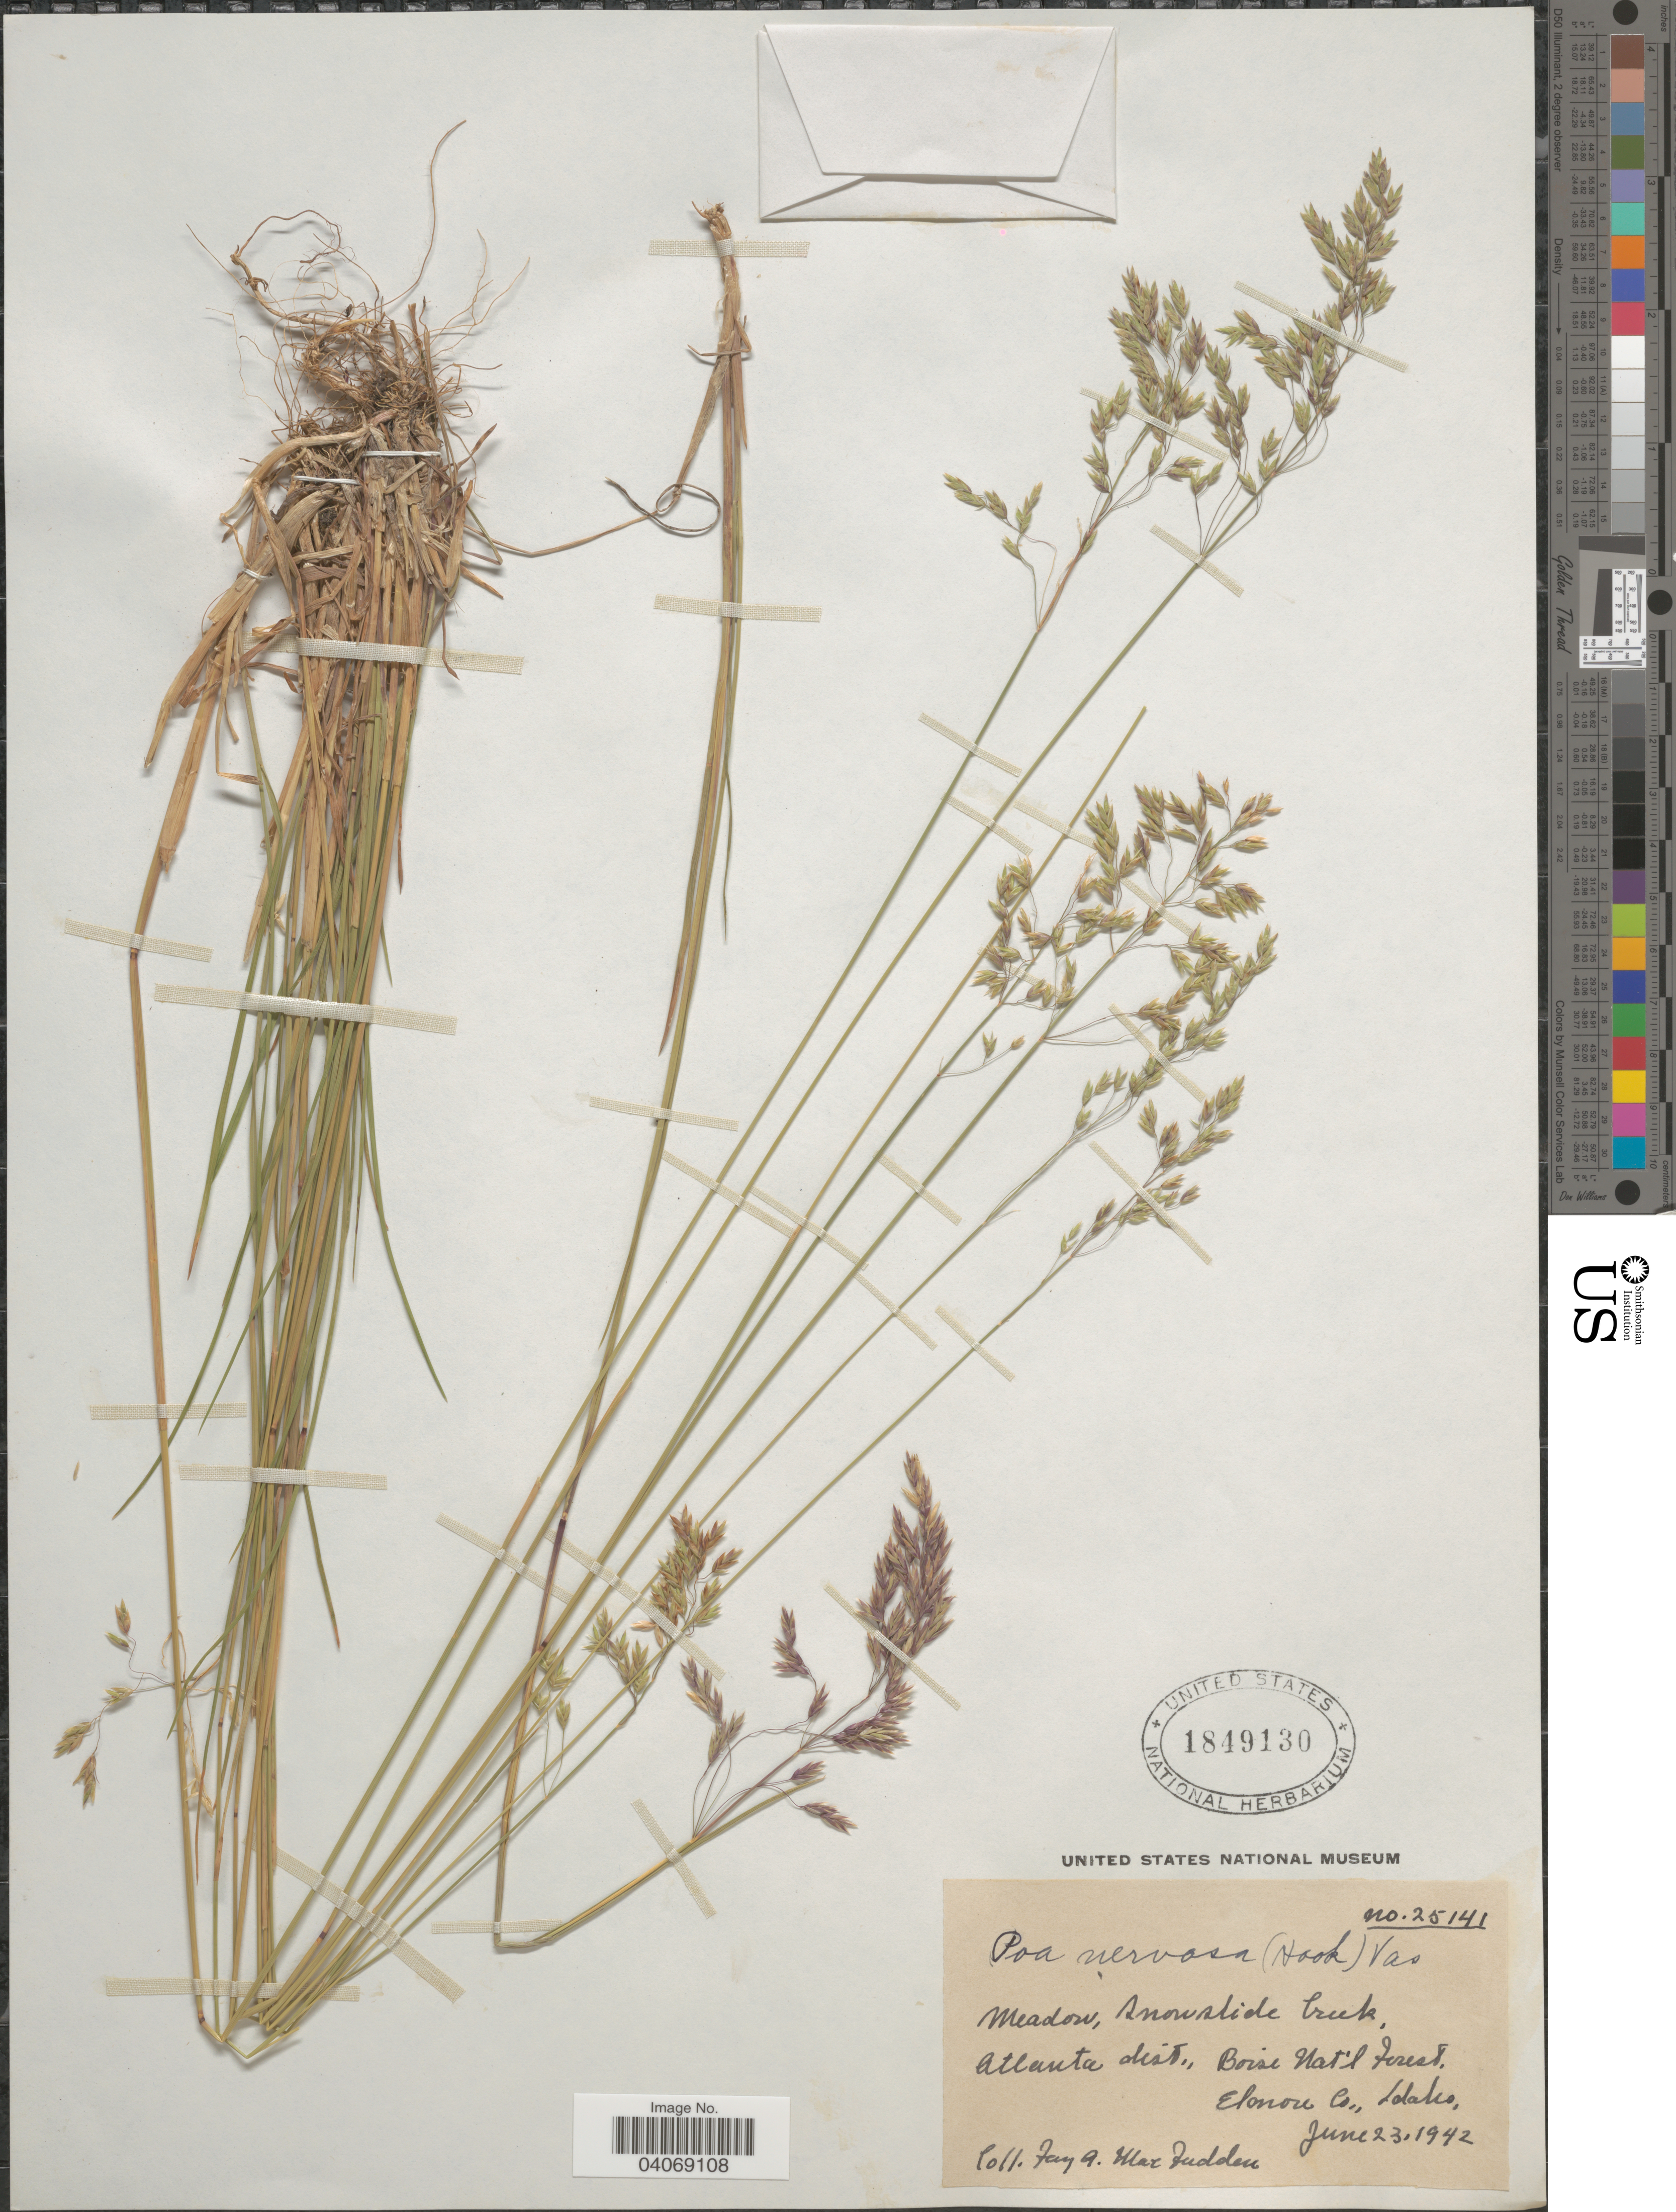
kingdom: Plantae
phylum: Tracheophyta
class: Liliopsida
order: Poales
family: Poaceae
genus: Poa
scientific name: Poa wheeleri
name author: Vasey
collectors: F. Fudden & M. Fudden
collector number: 25141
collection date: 1942-06-23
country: United States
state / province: Idaho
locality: Meadow, snowslide Creek, Atlanta dist., Boise Nat'l Forest. Elmore Co.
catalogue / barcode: US 1849130